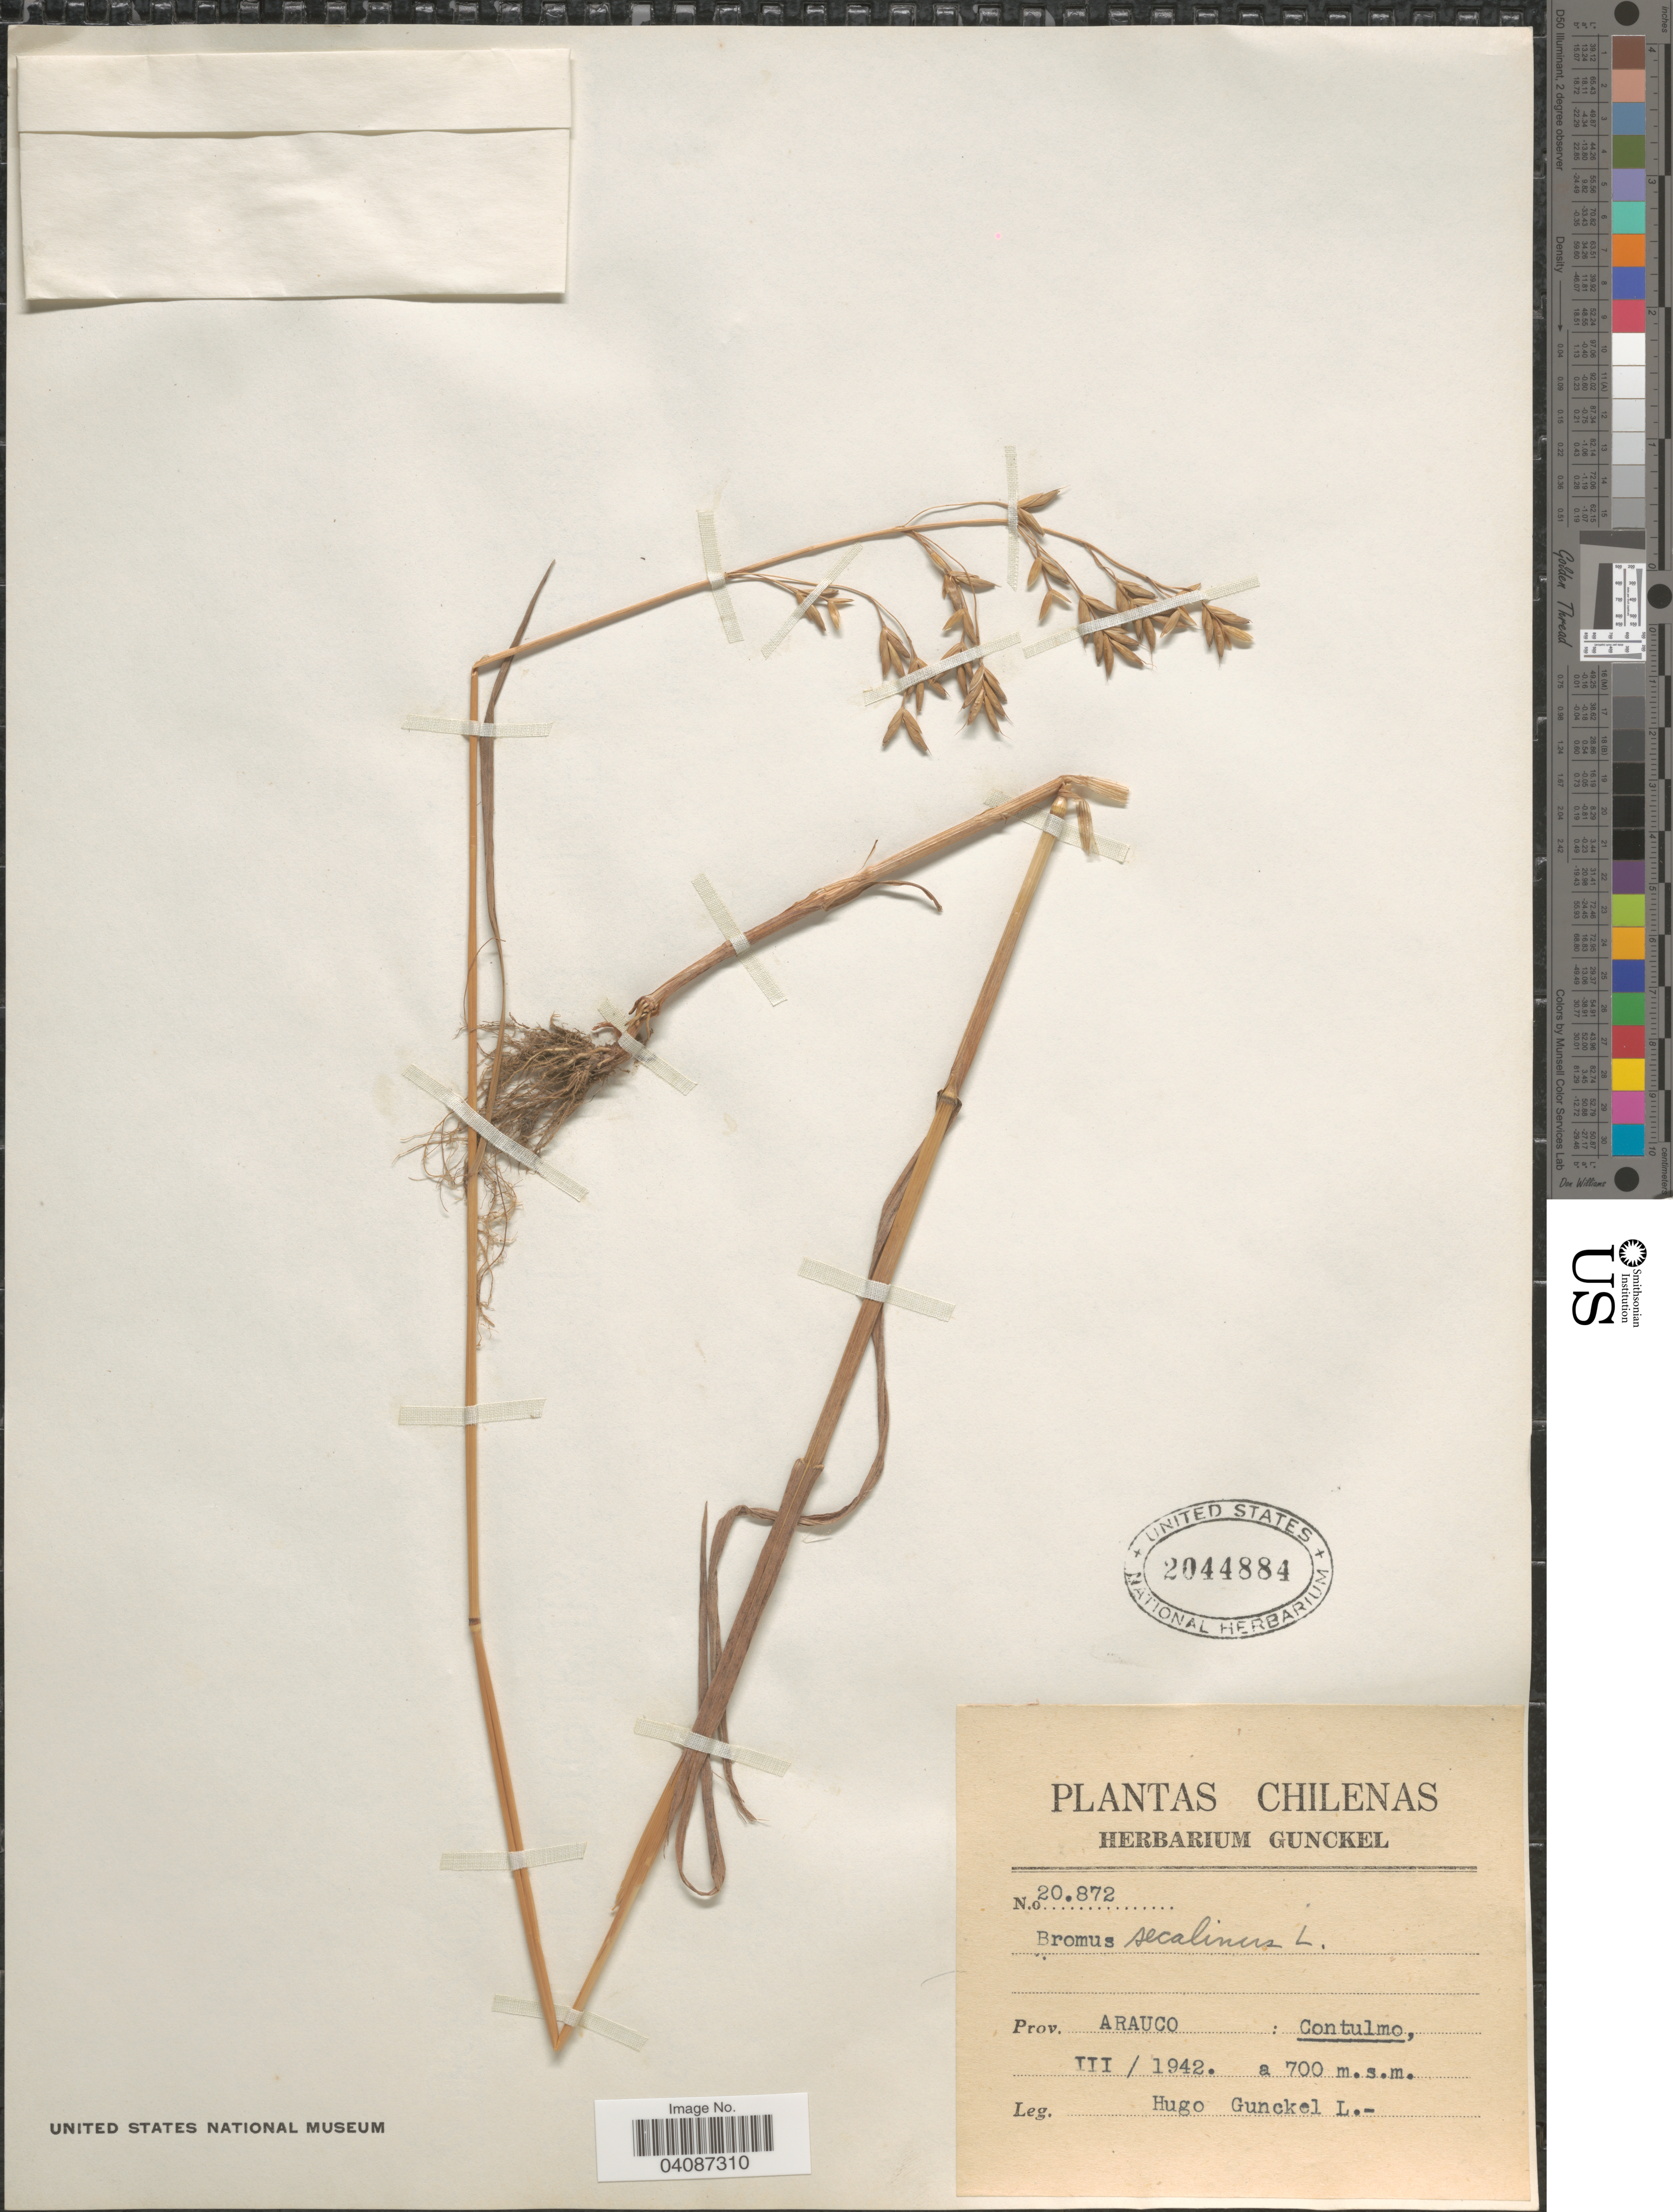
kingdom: Plantae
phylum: Tracheophyta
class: Liliopsida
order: Poales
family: Poaceae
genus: Bromus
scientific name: Bromus secalinus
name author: L.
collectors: H. Gunckel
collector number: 20872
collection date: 1942-03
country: Chile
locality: Chilenas. Prov. Arauco: Contulmo.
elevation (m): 700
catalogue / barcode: US 2044884